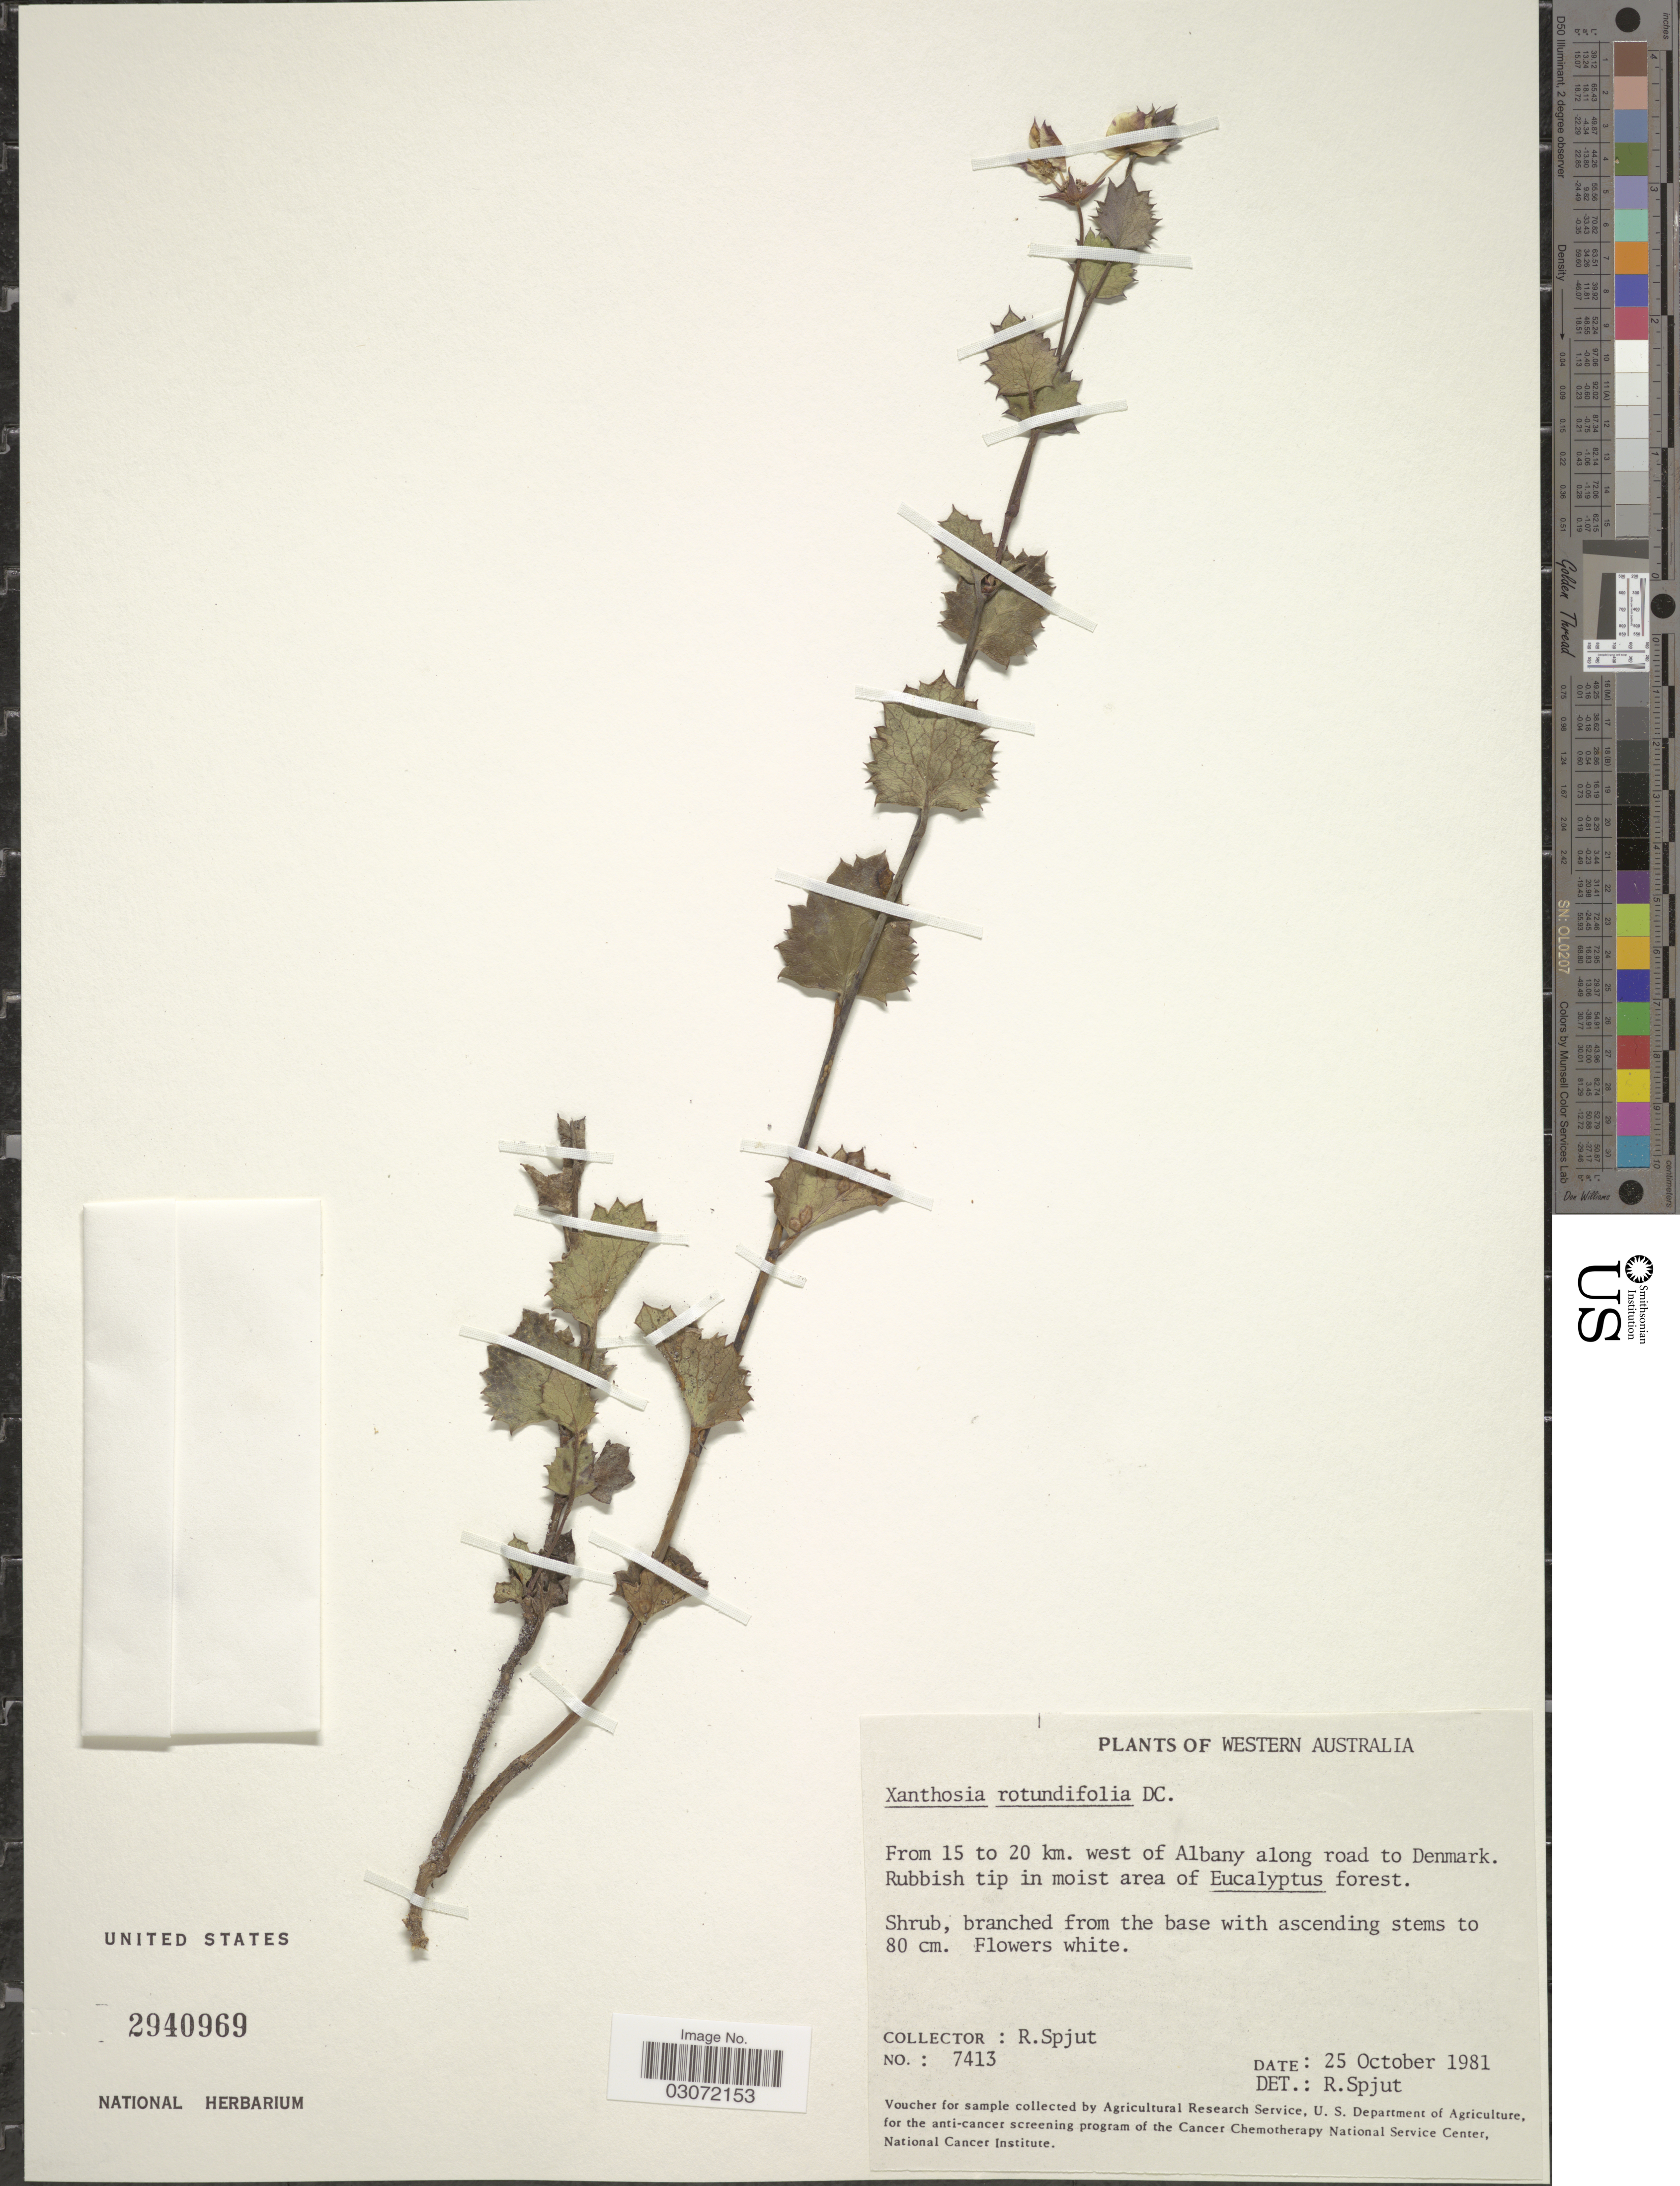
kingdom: Plantae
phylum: Tracheophyta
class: Magnoliopsida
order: Apiales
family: Apiaceae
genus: Xanthosia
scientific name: Xanthosia rotundifolia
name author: DC.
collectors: R. Spjut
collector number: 7413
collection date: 1981-10-25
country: Australia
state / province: Western Australia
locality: From 15 to 20 km. west of Albany along road to Denmark.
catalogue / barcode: US 2940969